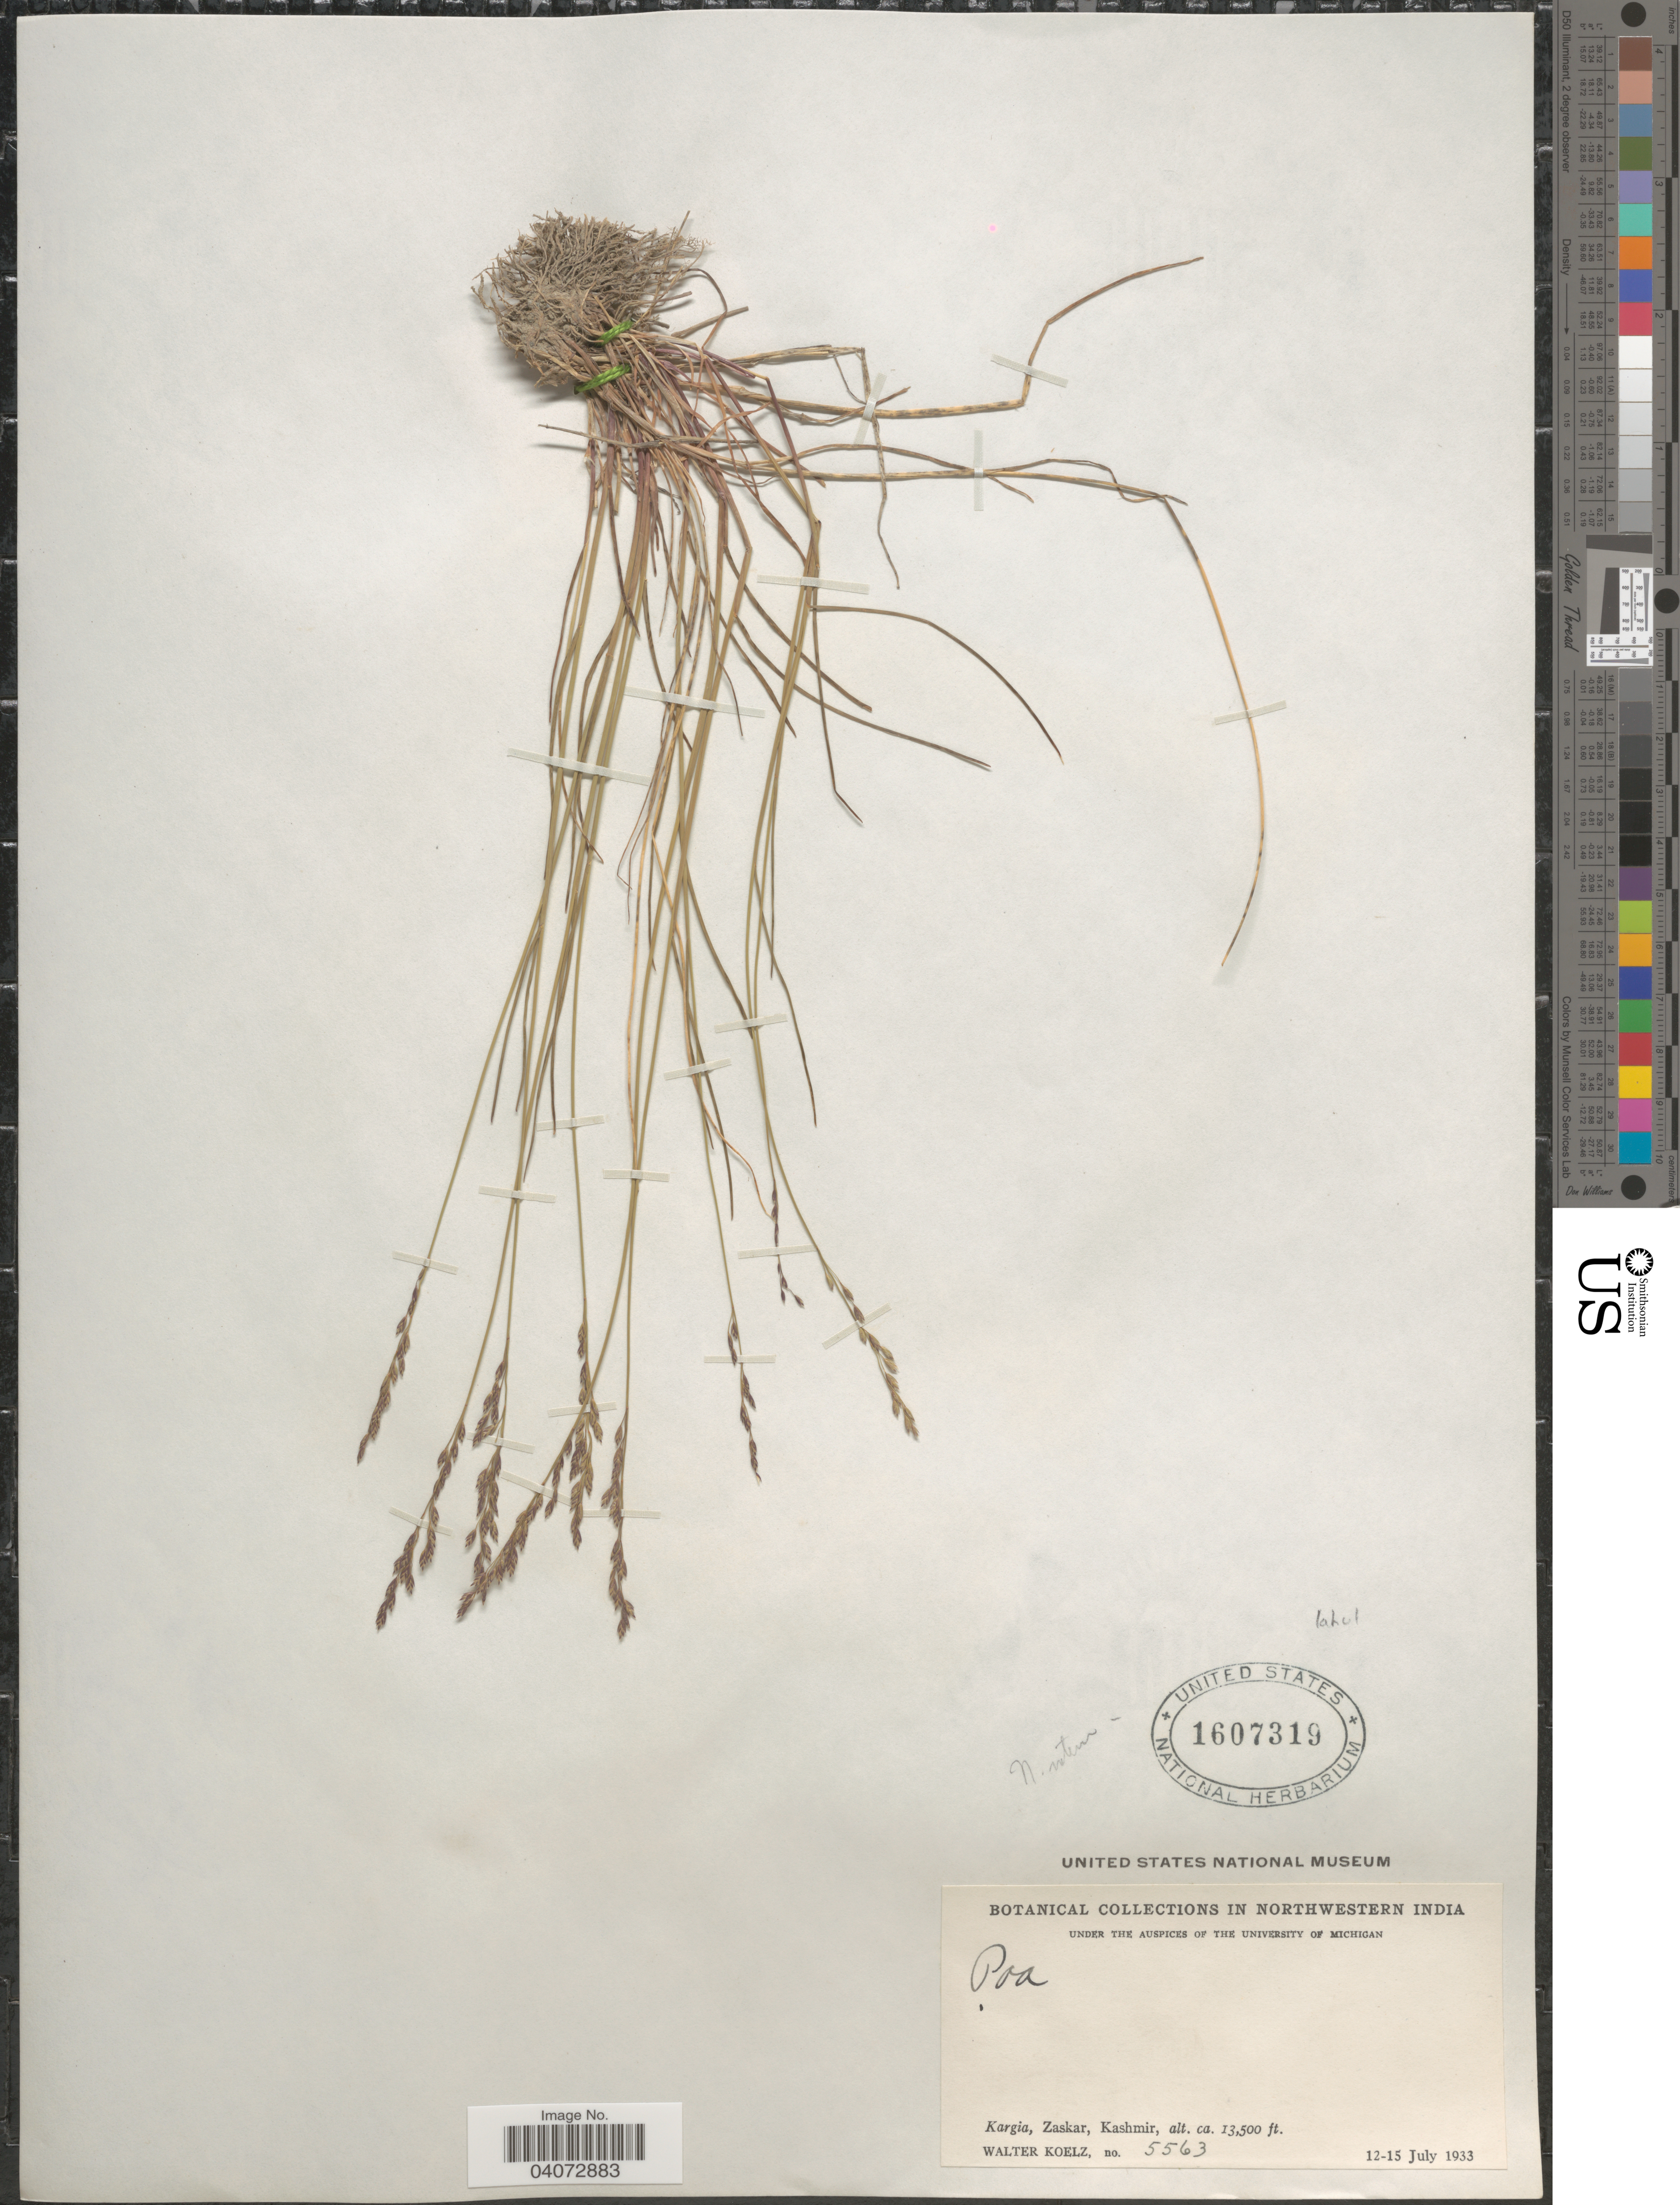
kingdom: Plantae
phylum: Tracheophyta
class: Liliopsida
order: Poales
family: Poaceae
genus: Poa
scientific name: Poa albertii subsp. lahulensis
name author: (Bor) Olonova & G.H. Zhu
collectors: W. N. Koelz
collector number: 5563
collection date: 1933-07-12/1933-07-15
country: India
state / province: Jammu and Kashmir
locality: Northwestern India. Kargia, Zaskar, Kashmir.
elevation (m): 4115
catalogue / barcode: US 1607319